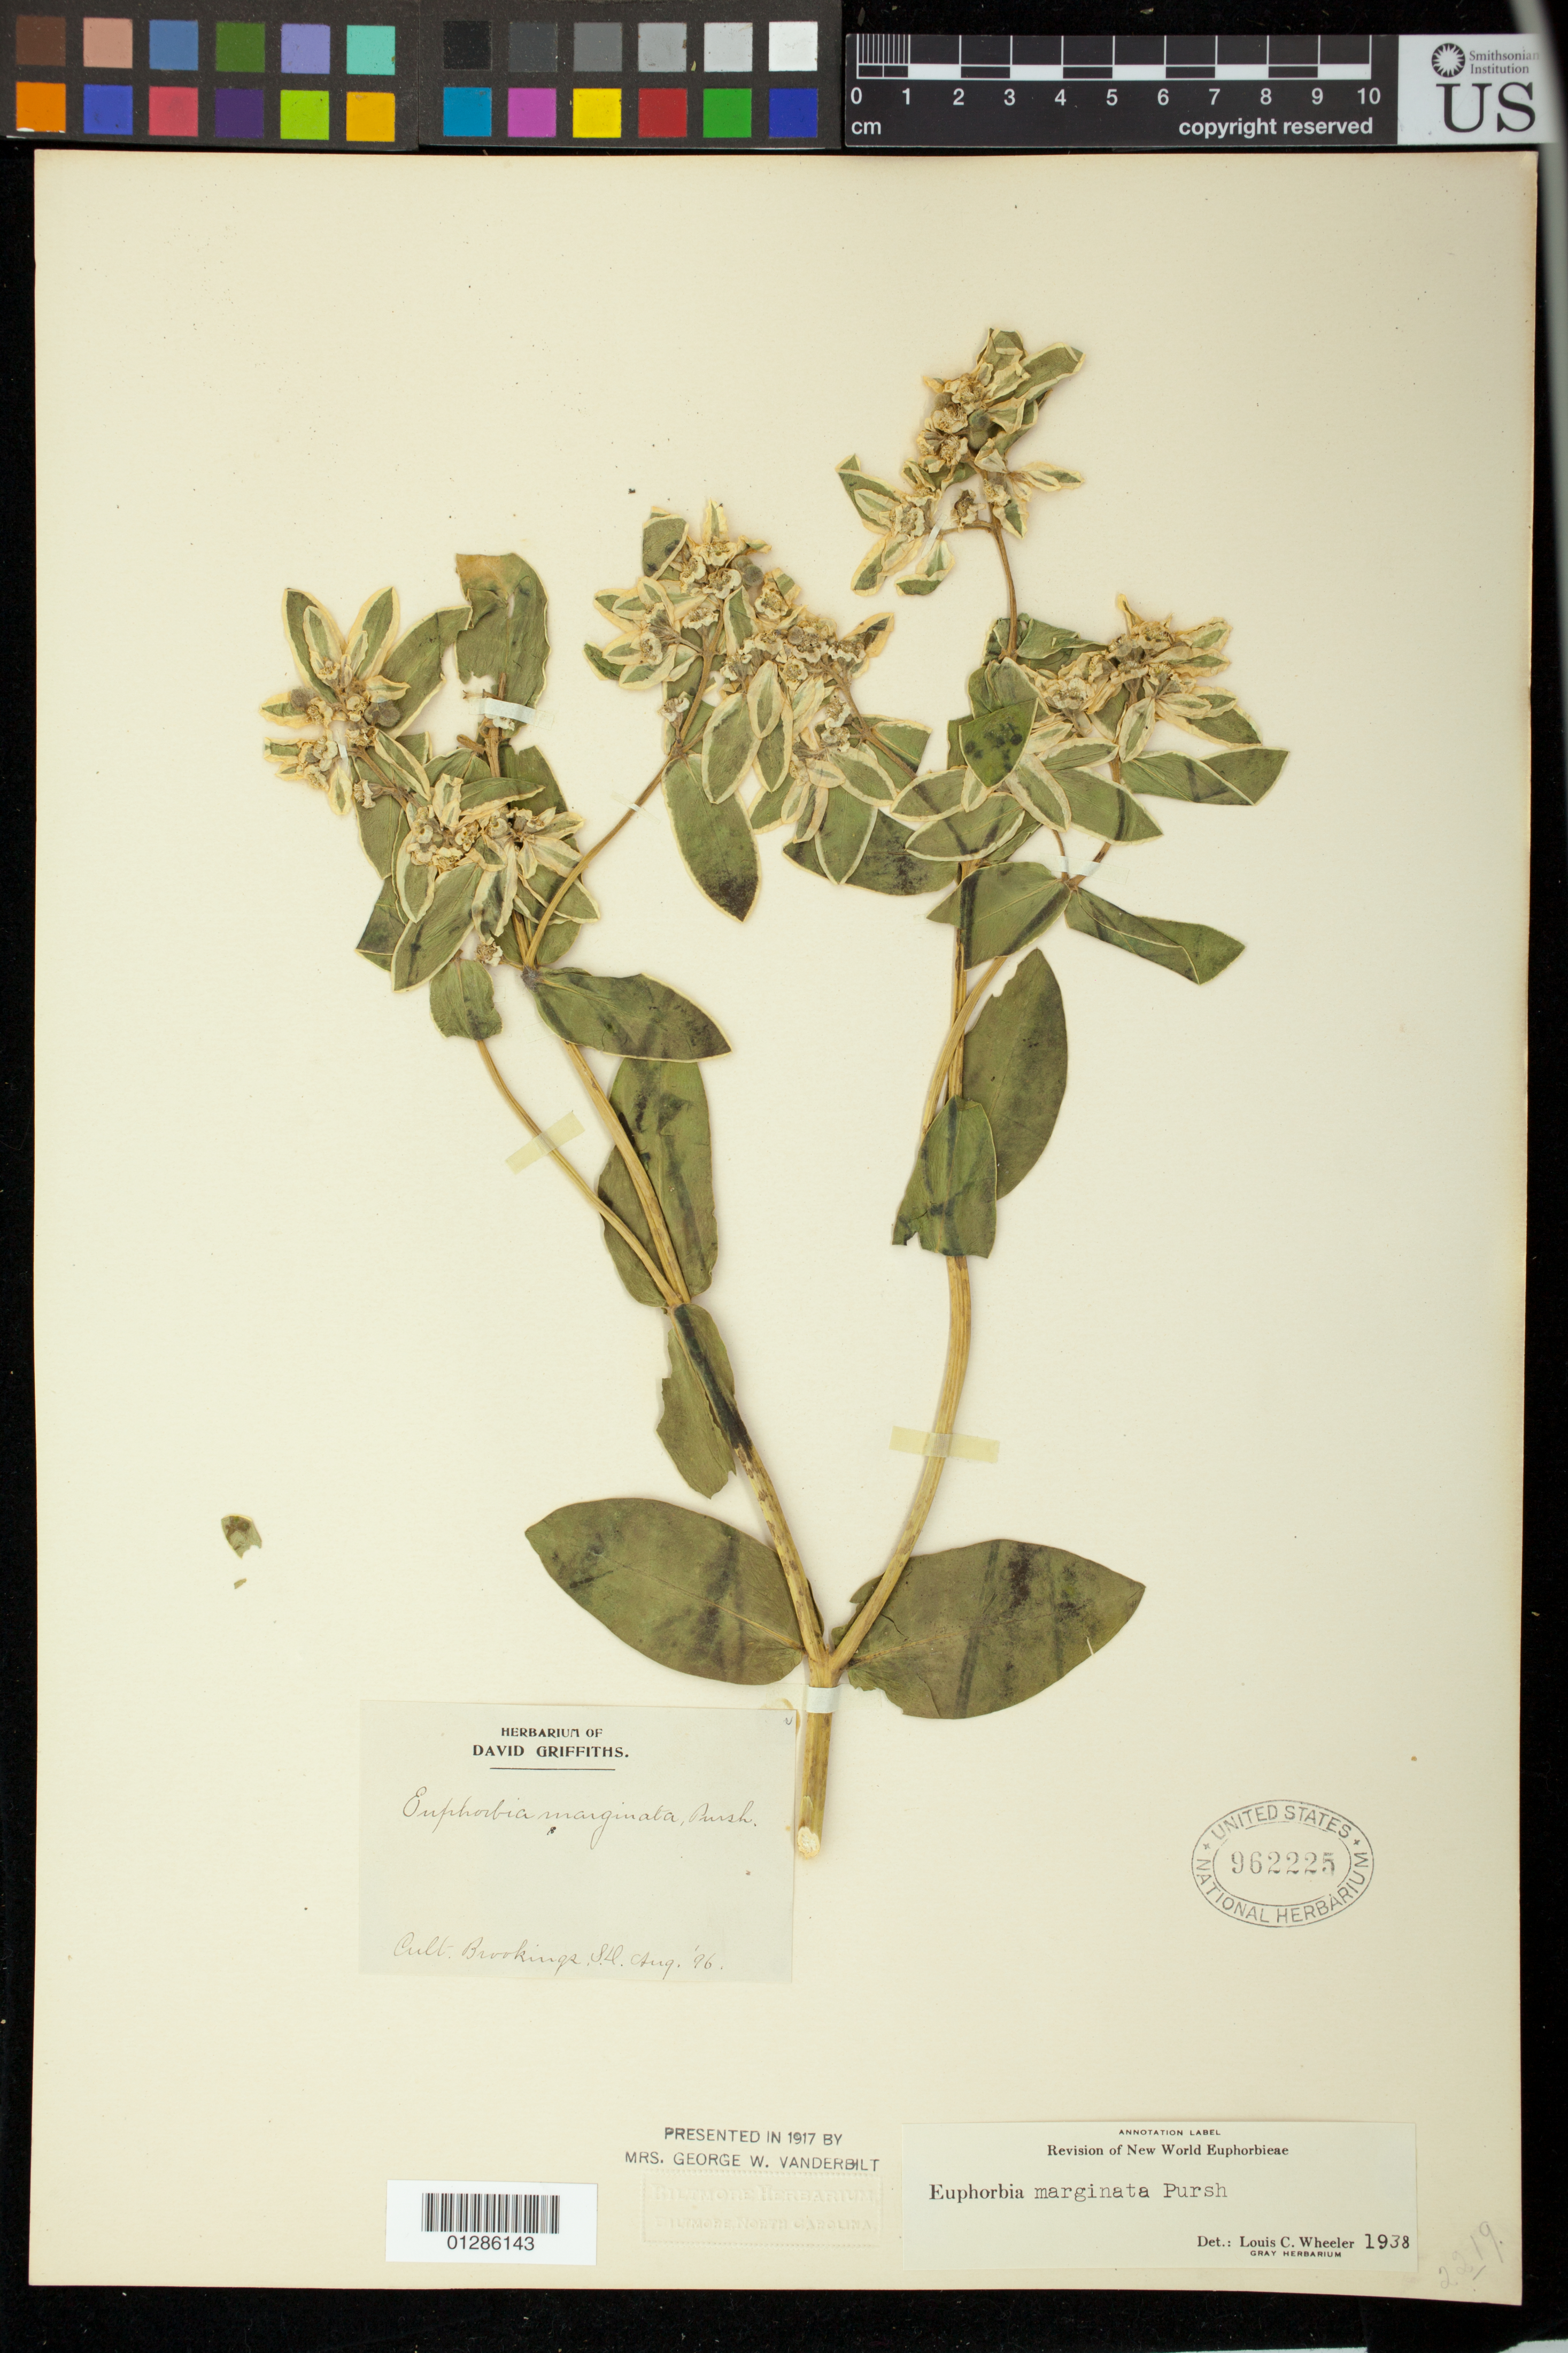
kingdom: Plantae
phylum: Tracheophyta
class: Magnoliopsida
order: Malpighiales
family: Euphorbiaceae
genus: Euphorbia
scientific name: Euphorbia marginata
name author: Pursh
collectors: -. Brookings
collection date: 1896-08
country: United States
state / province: South Dakota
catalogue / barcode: US 962225